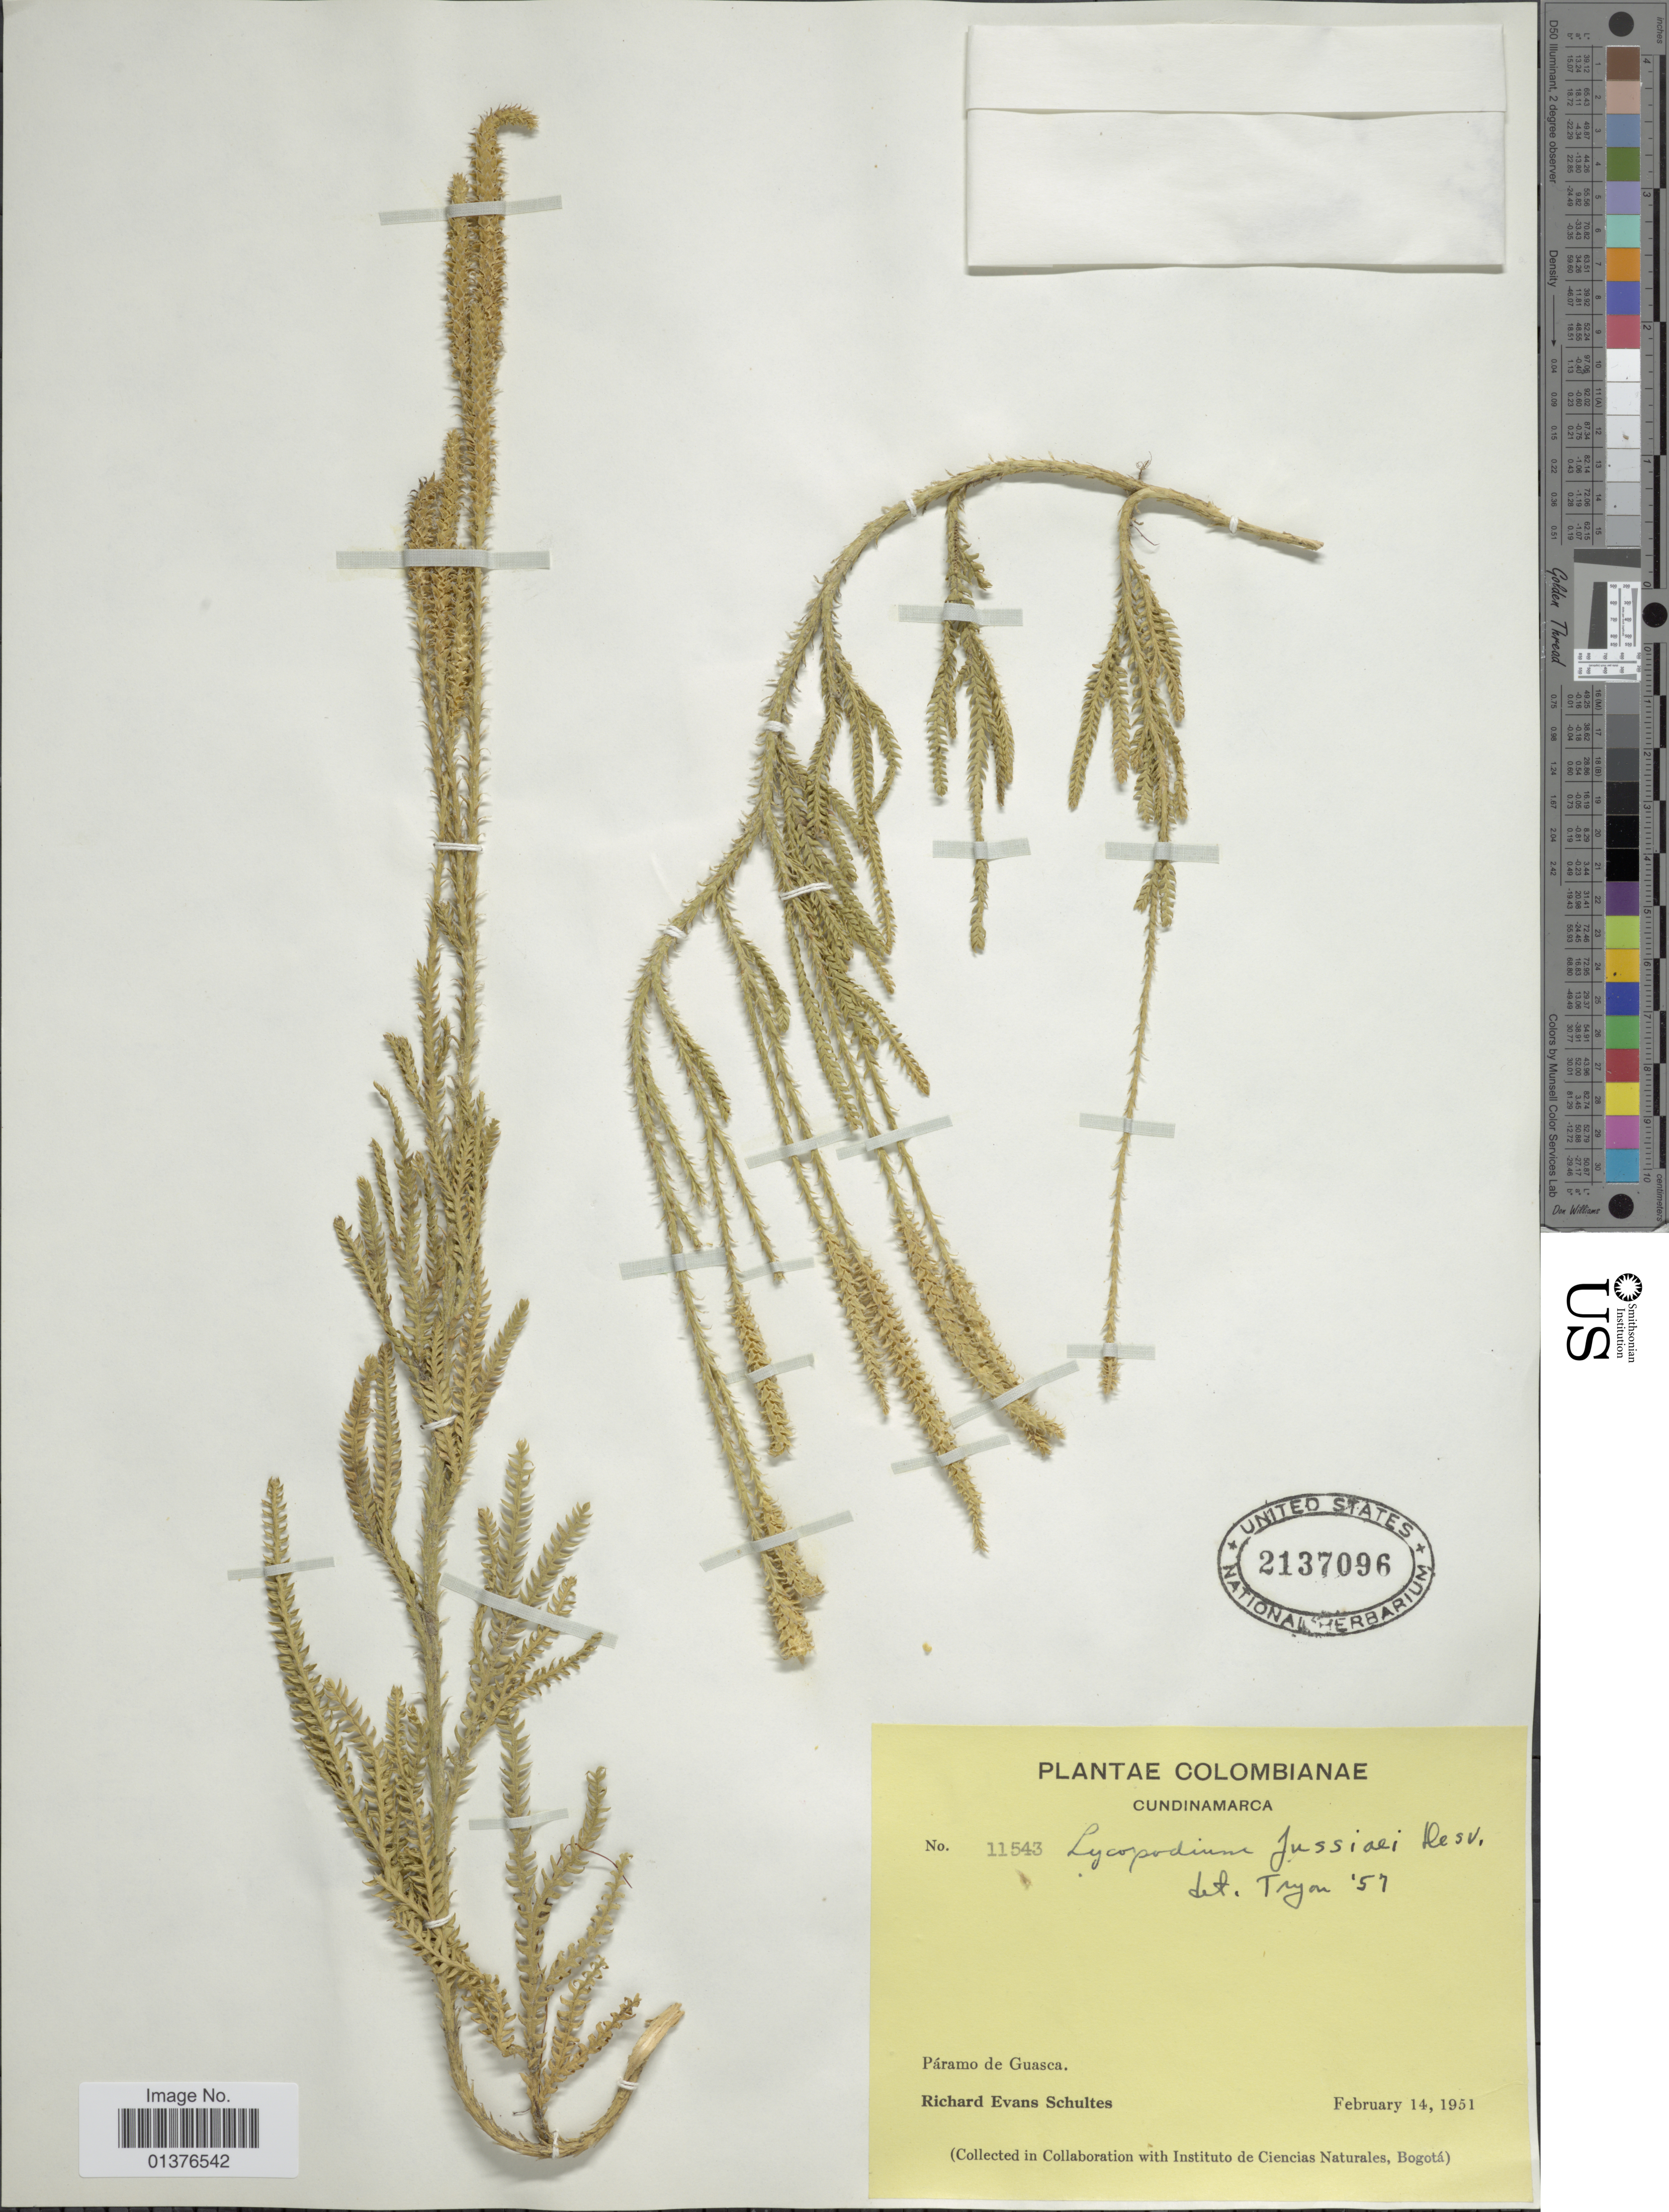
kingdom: Plantae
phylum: Tracheophyta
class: Lycopodiopsida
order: Lycopodiales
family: Lycopodiaceae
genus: Diphasium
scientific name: Diphasium jussiaei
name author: (Desv.) C. Presl ex Rothm.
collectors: R. E. Schultes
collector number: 11543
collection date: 1951-02-14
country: Colombia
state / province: Cundinamarca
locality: Páramo de Guasca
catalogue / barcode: US 2137096